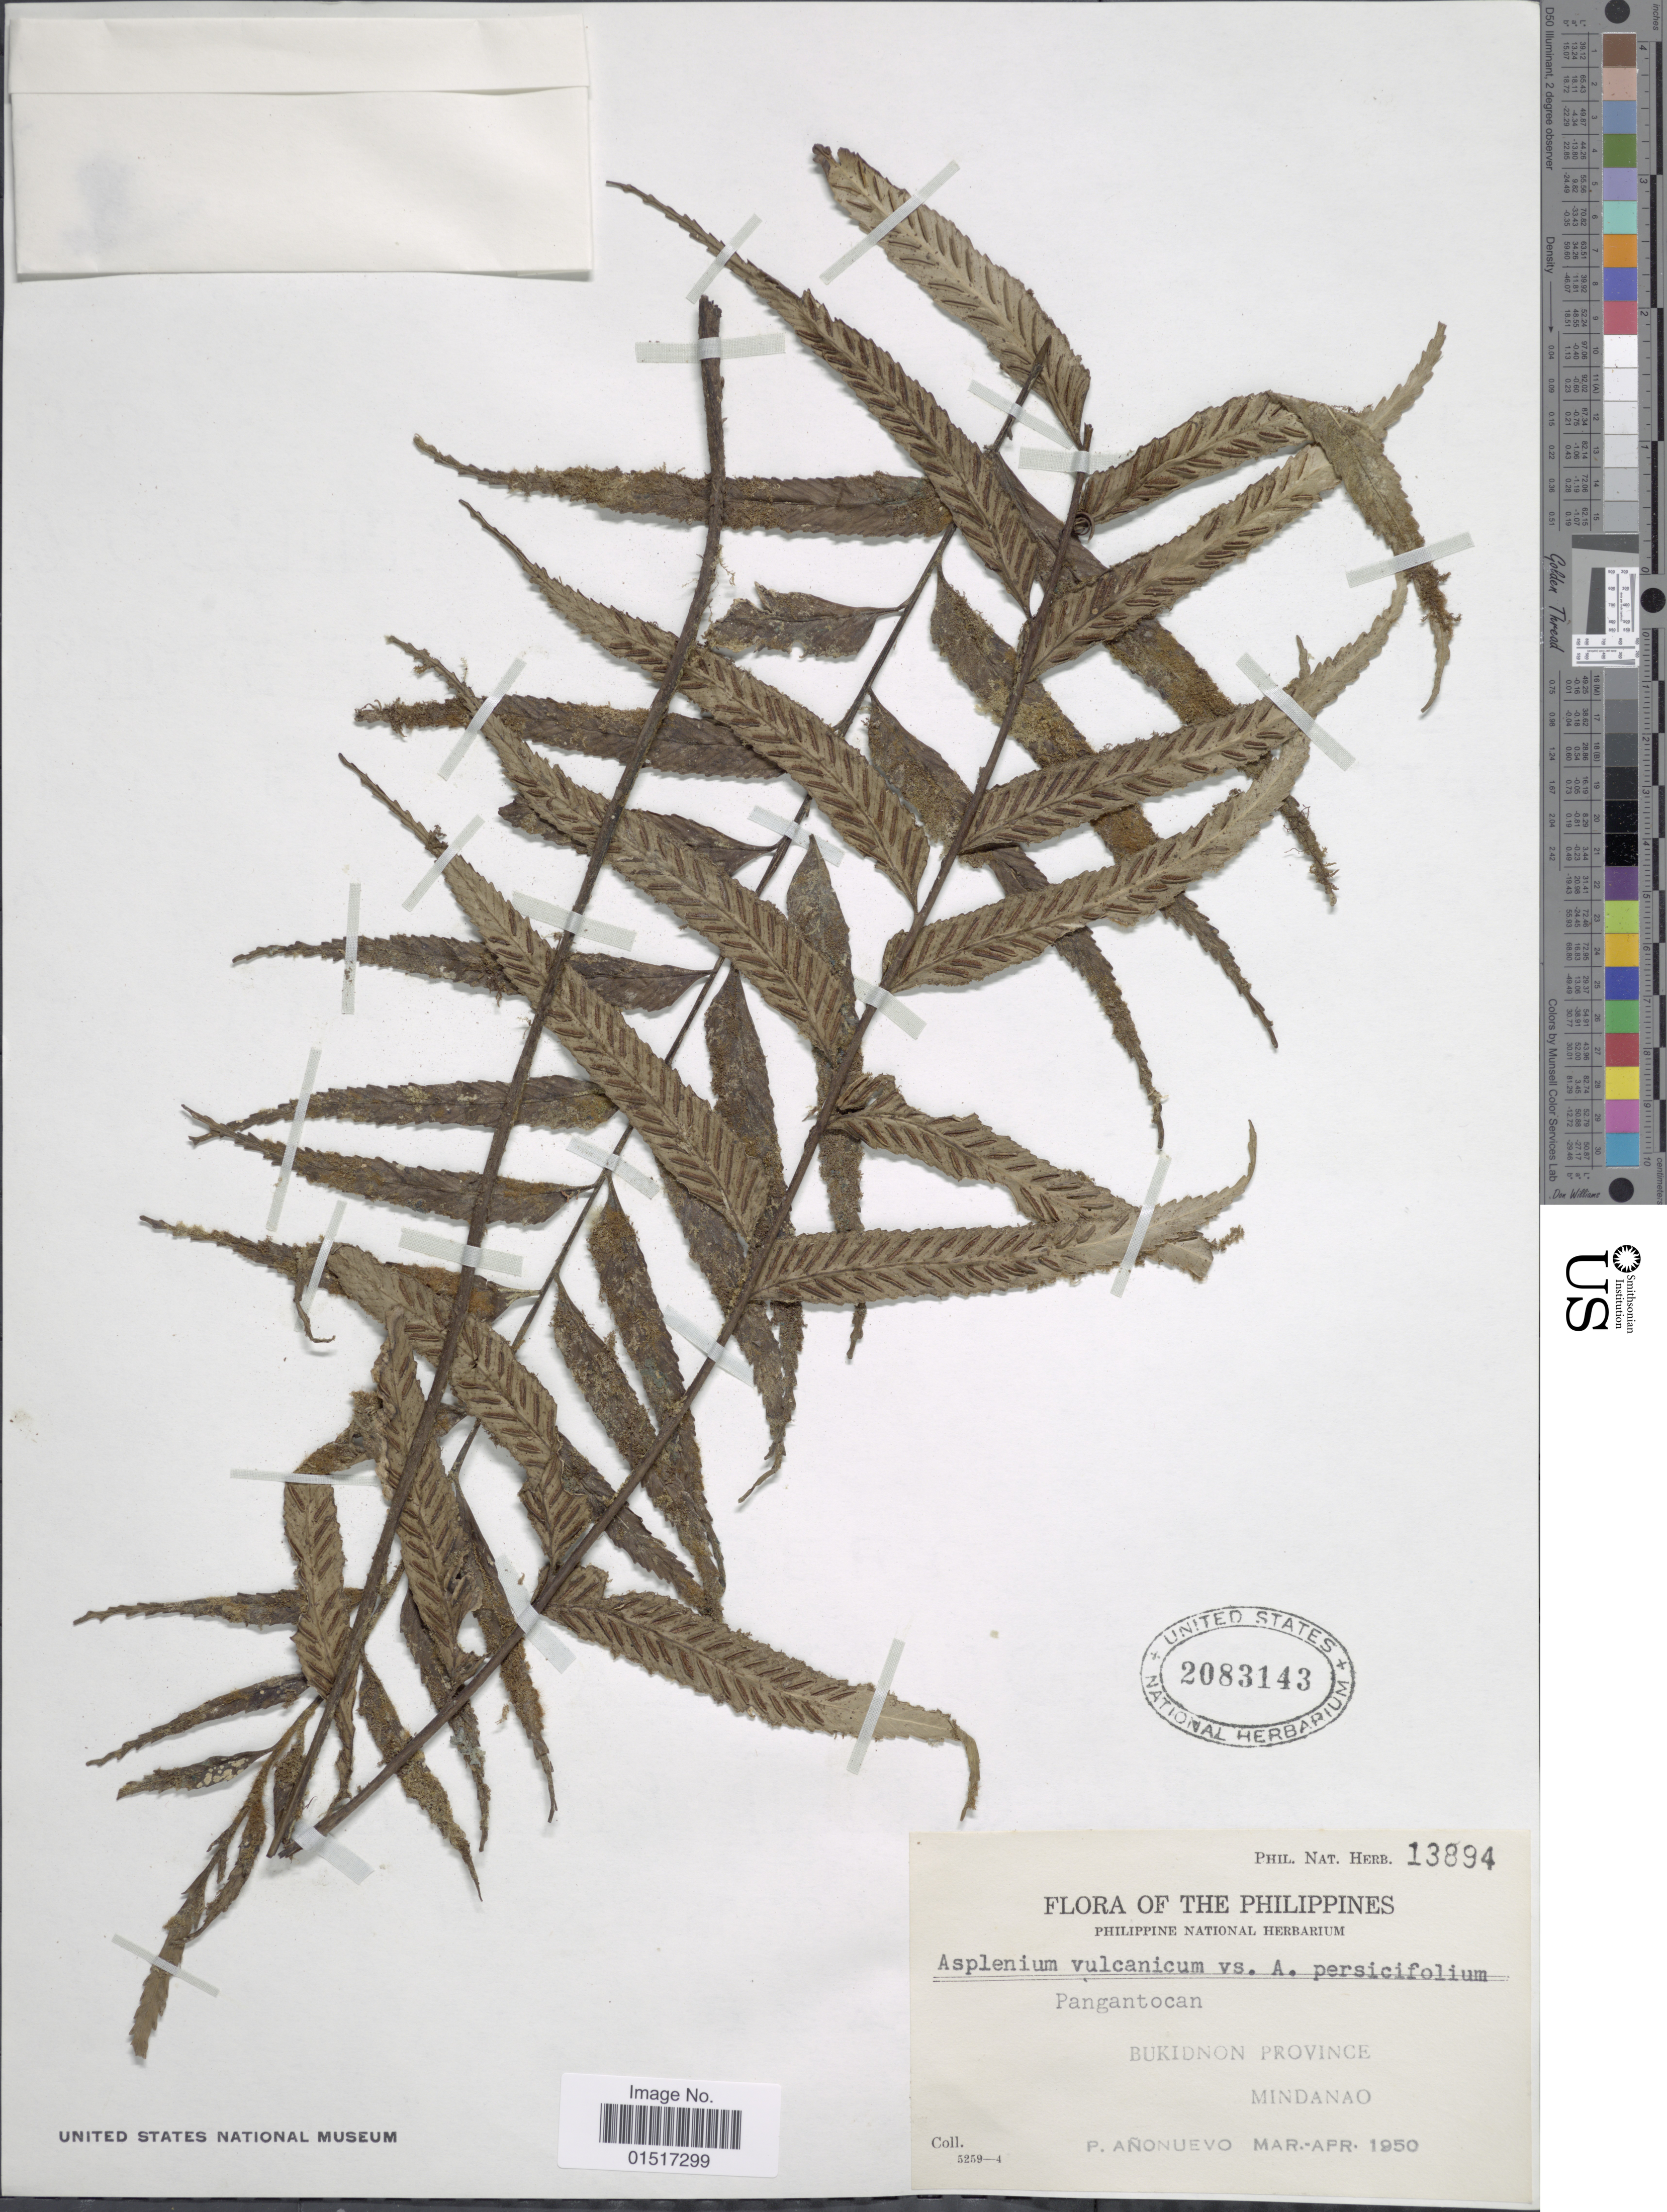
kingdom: Plantae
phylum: Tracheophyta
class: Polypodiopsida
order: Polypodiales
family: Aspleniaceae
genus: Asplenium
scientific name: Asplenium vulcanicum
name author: Blume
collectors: P. Anonuevo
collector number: Phil. Nat. Herb. 13894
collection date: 1950-03/1950-04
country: Philippines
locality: Pangantocan. Bukidnon Province, Mindanao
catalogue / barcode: US 2083143